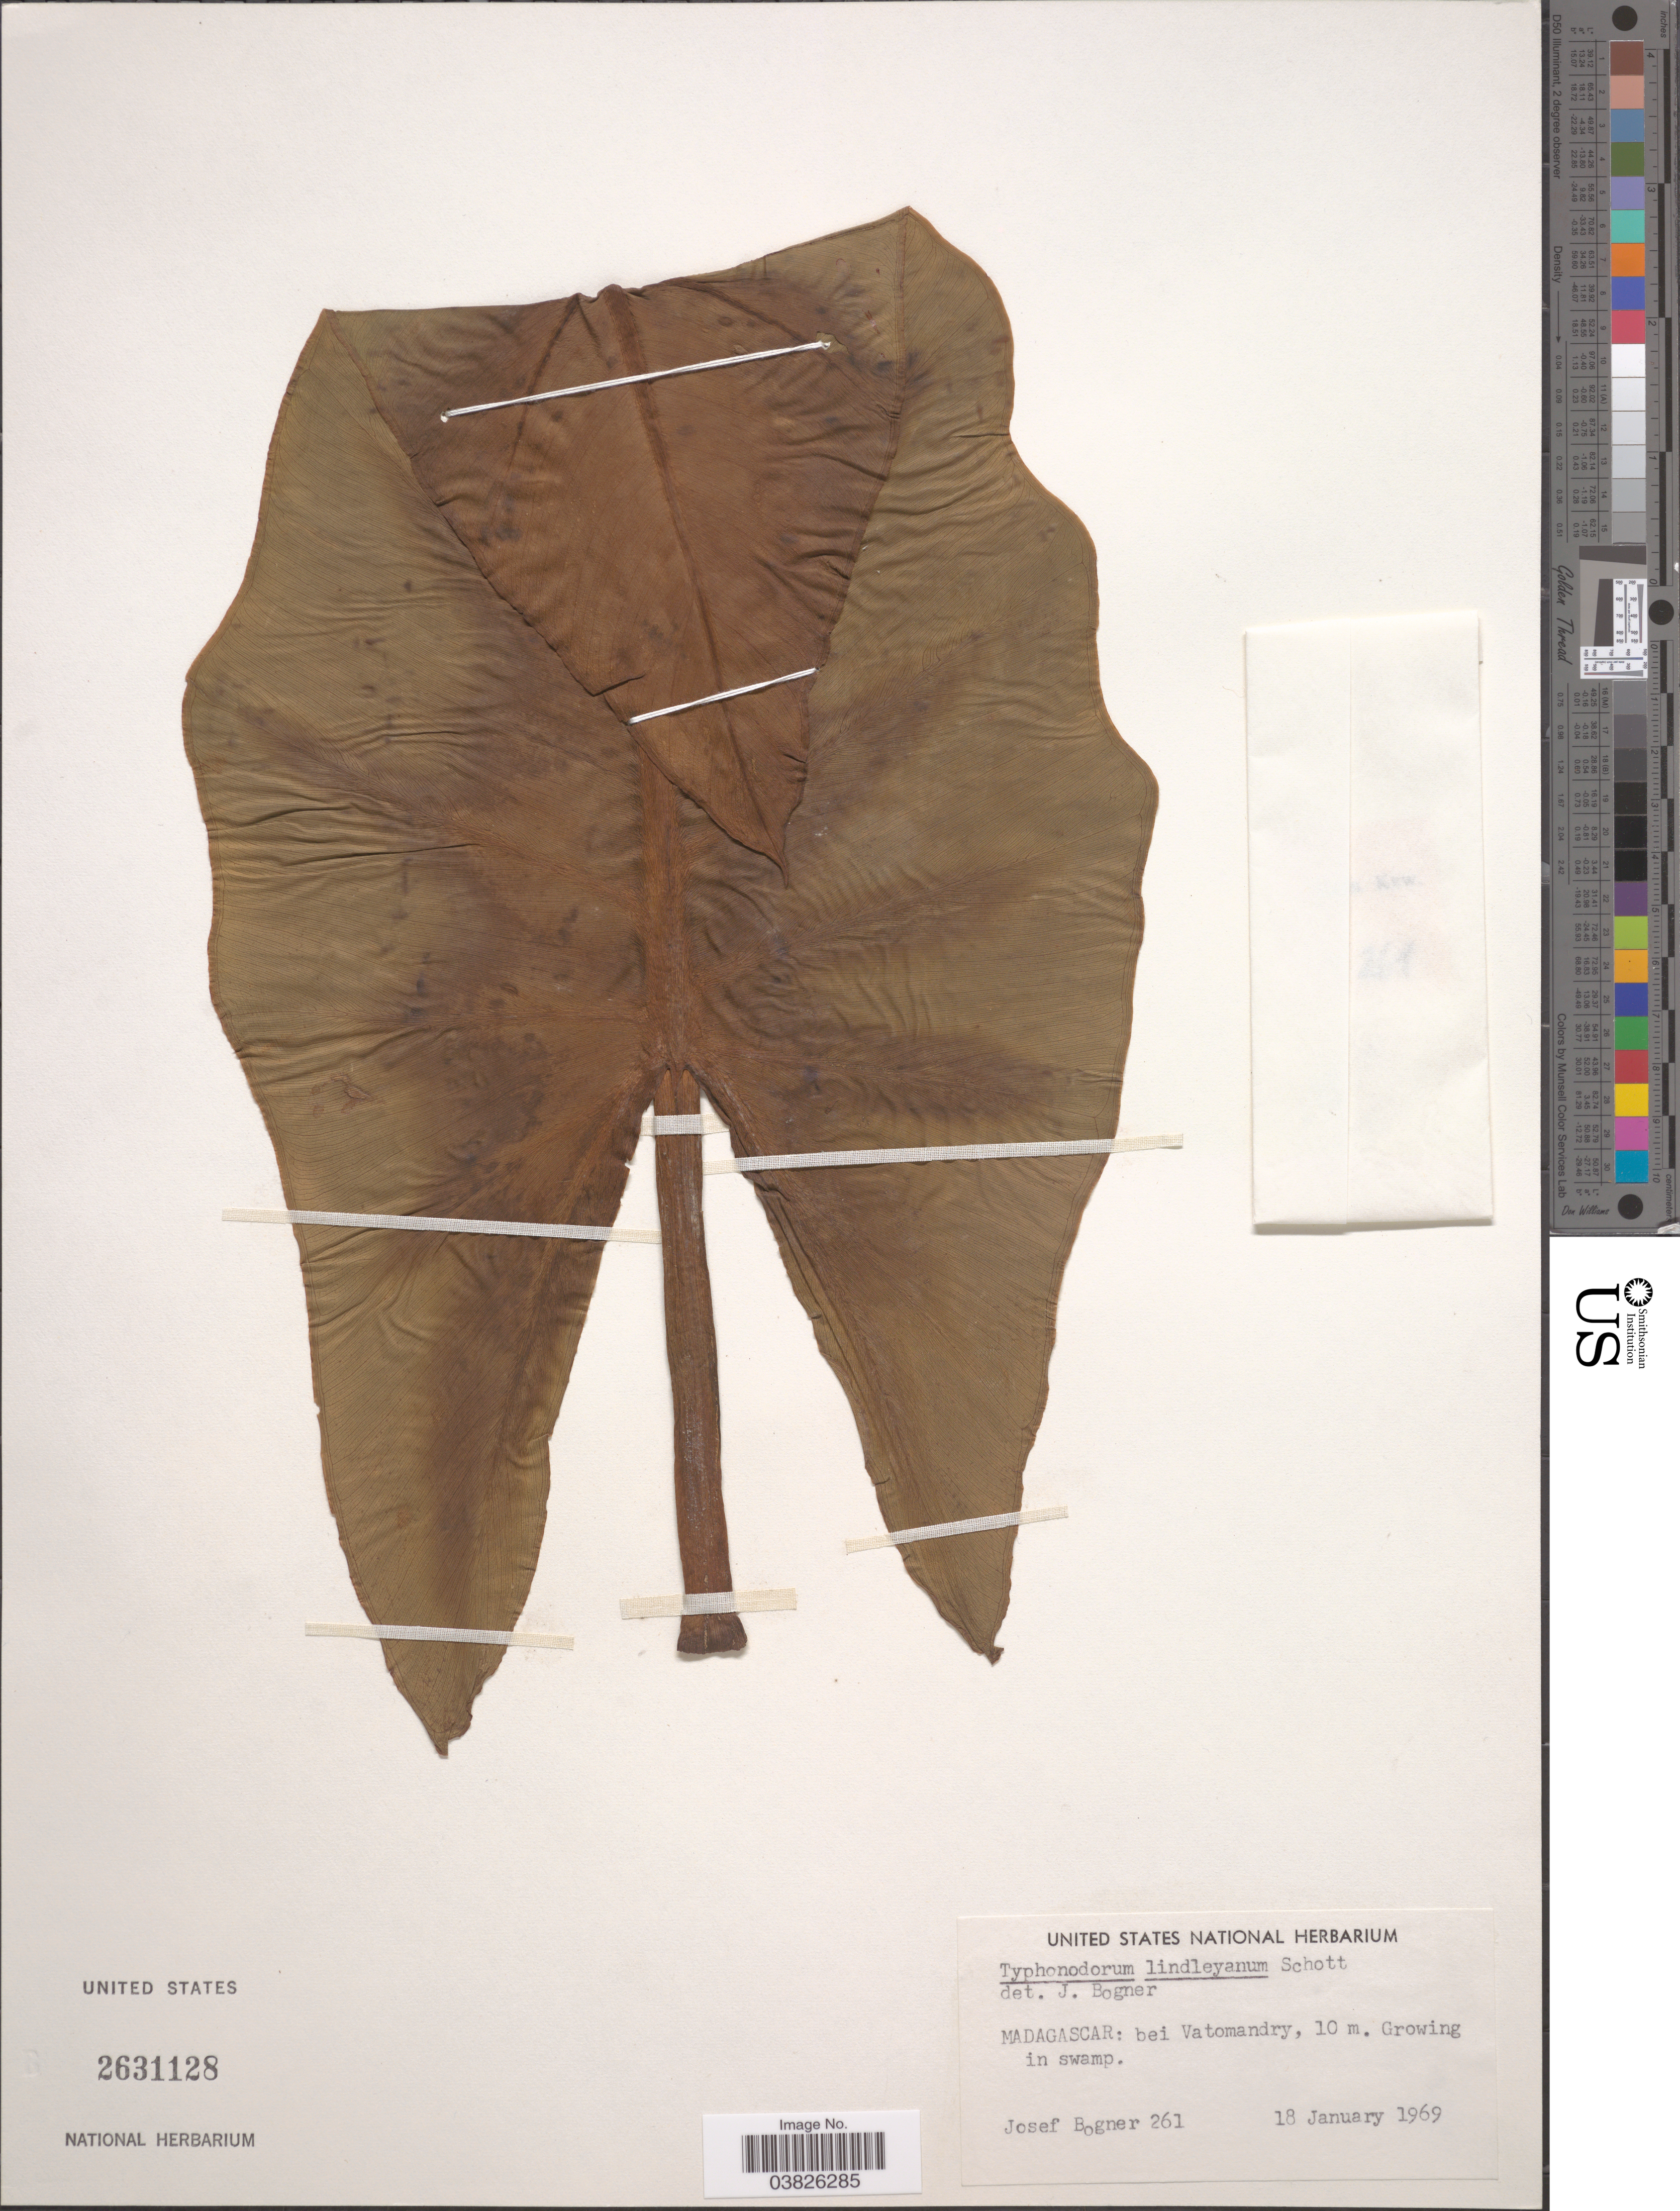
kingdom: Plantae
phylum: Tracheophyta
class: Liliopsida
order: Alismatales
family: Araceae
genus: Typhonodorum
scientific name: Typhonodorum lindleyanum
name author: Schott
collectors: J. Bogner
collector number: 261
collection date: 1969-01-18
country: Madagascar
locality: Bei Vatomandry. In swamp.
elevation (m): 10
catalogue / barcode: US 2631128